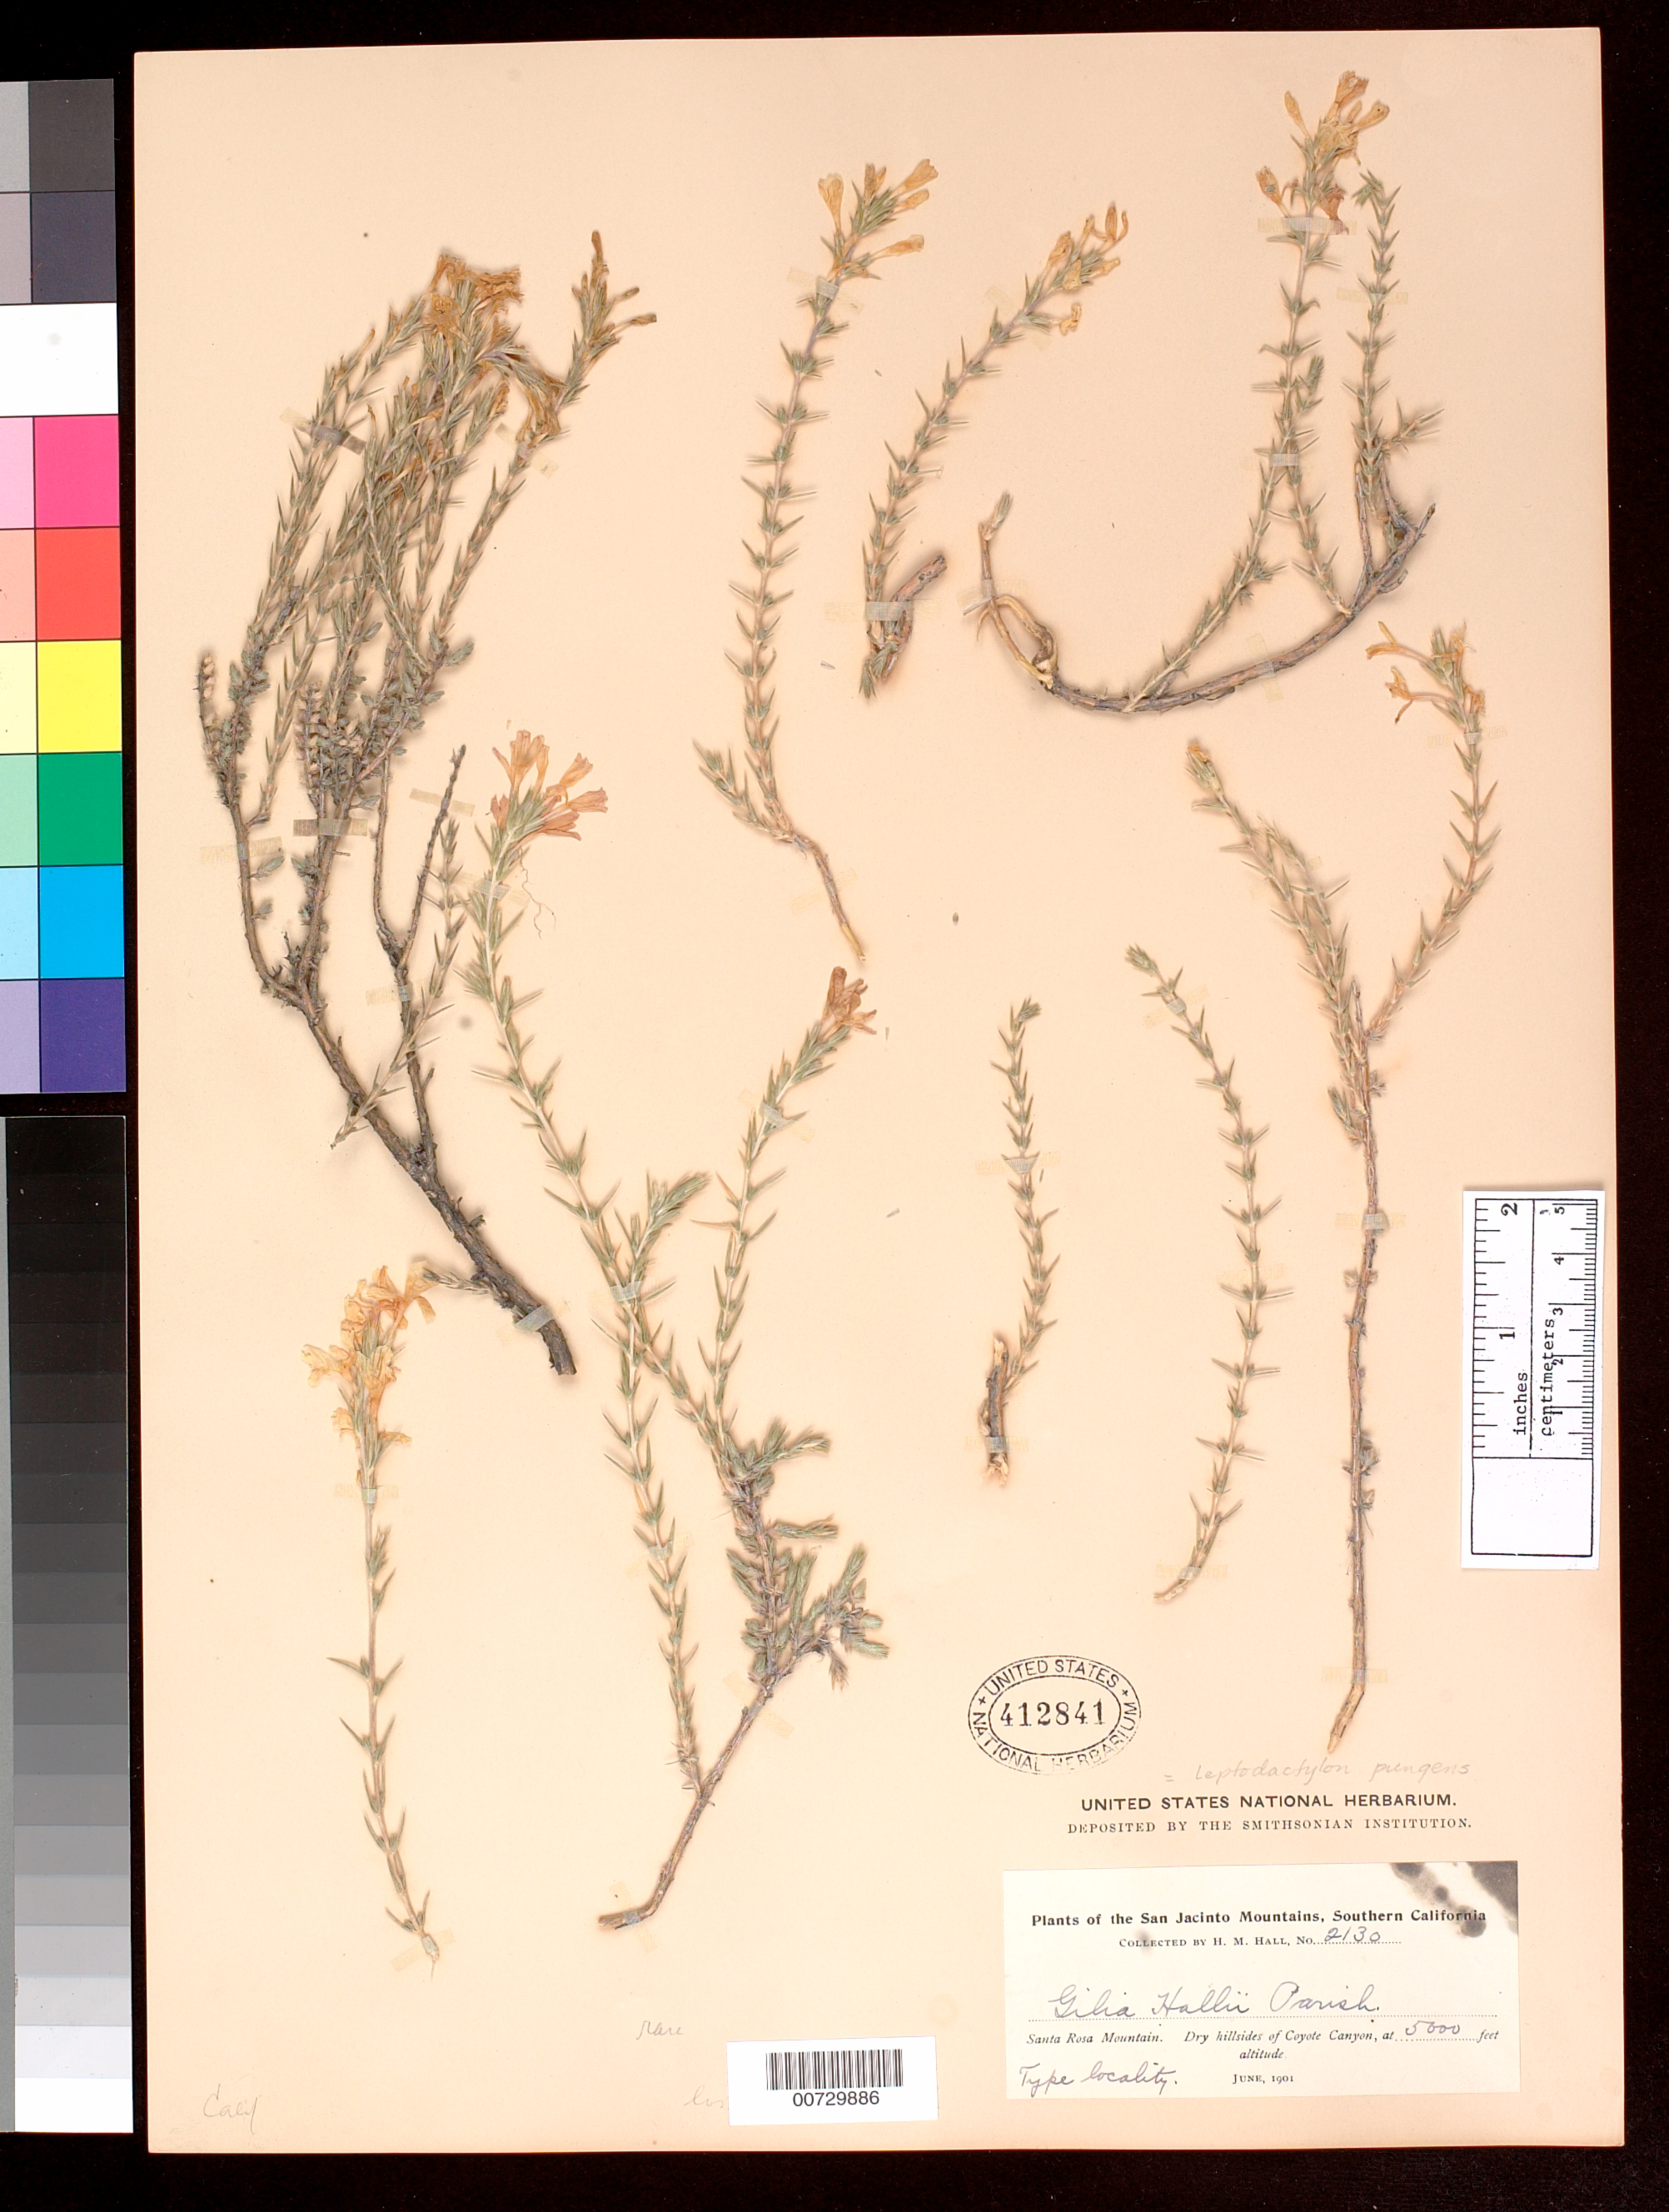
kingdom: Plantae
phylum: Tracheophyta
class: Magnoliopsida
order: Ericales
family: Polemoniaceae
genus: Linanthus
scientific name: Linanthus pungens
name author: (Torr.) J.M. Porter & L.A. Johnson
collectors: H. M. Hall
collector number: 2130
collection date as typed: Jun 1901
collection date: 1901-06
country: United States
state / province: California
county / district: Riverside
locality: San Jacinto Mts. Santa Rosa Mountain. Dry hillsides of Coyote Canyon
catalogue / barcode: US 412841